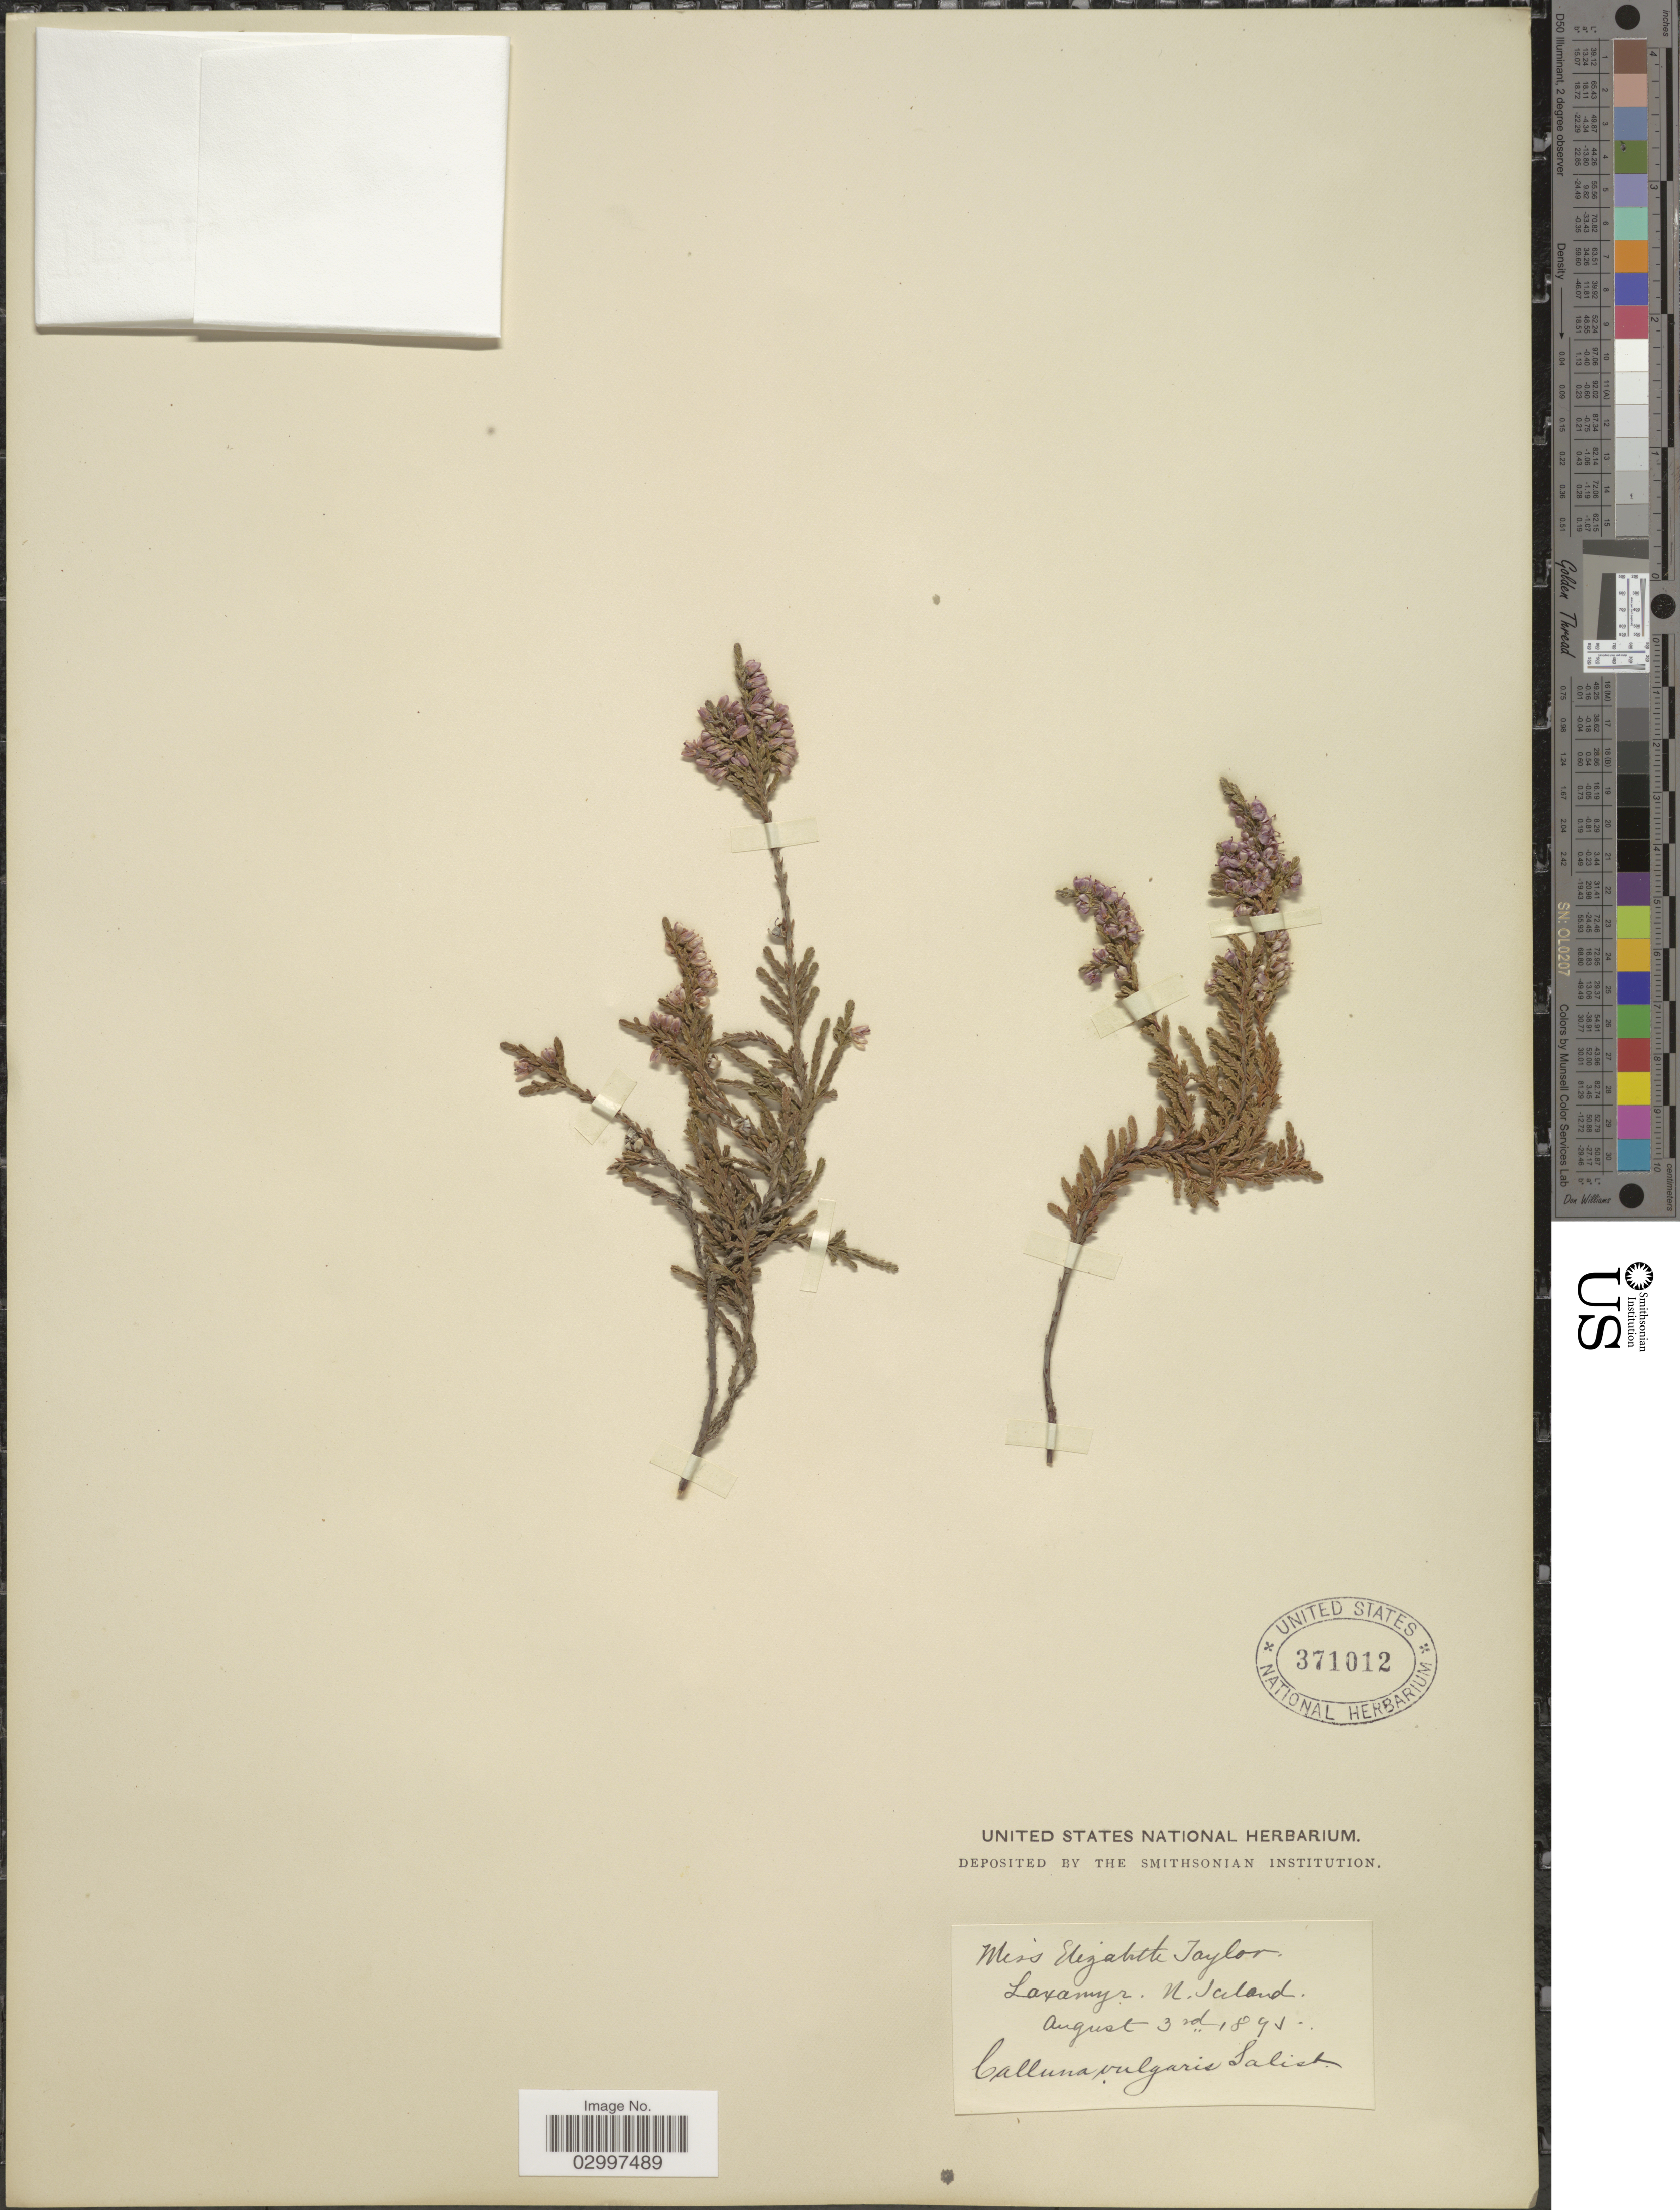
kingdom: Plantae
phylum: Tracheophyta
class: Magnoliopsida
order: Ericales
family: Ericaceae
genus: Calluna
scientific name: Calluna vulgaris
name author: (L.) Hull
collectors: E. L. Taylor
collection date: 1895-08-03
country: Iceland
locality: Laxamyr. N. Iceland.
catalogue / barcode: US 371012